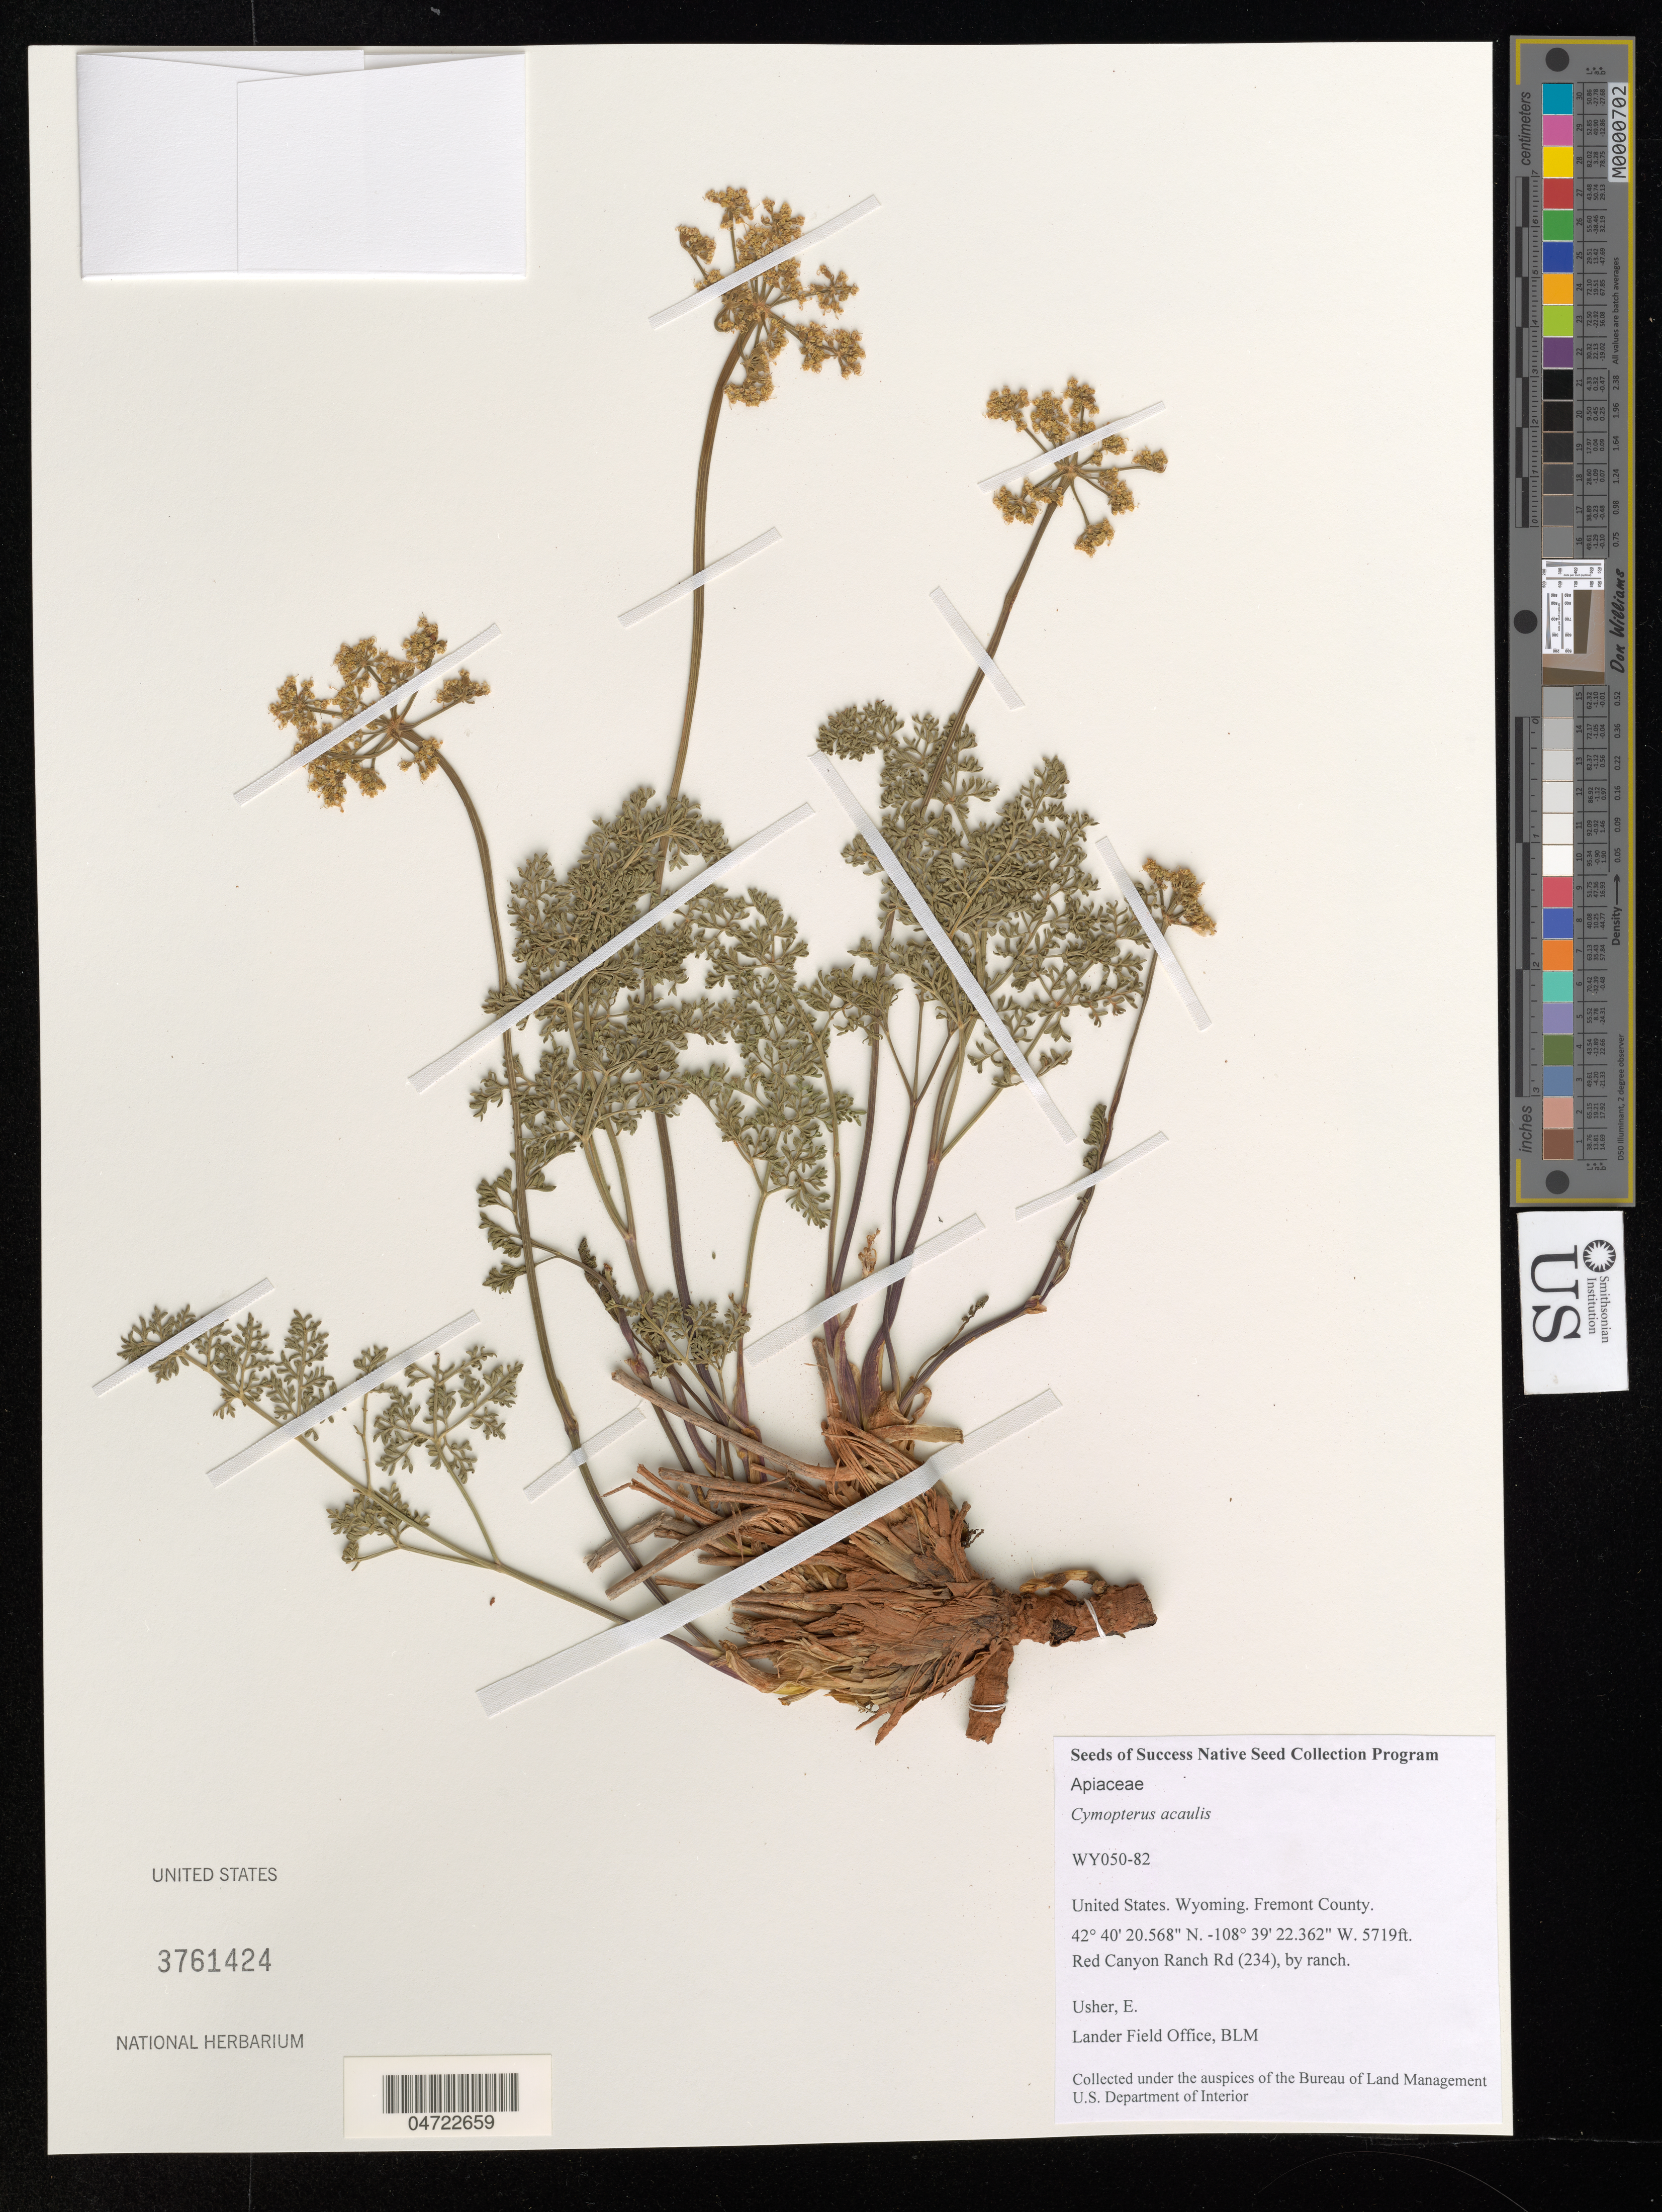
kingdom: Plantae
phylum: Tracheophyta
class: Magnoliopsida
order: Apiales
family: Apiaceae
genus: Cymopterus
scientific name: Cymopterus acaulis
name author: (Pursh) Raf.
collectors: E. Usher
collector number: WY050-82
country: United States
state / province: Wyoming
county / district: Fremont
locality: Fremont County. Red Canyon Ranch Rd (234), by ranch.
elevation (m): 1743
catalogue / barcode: US 3761424